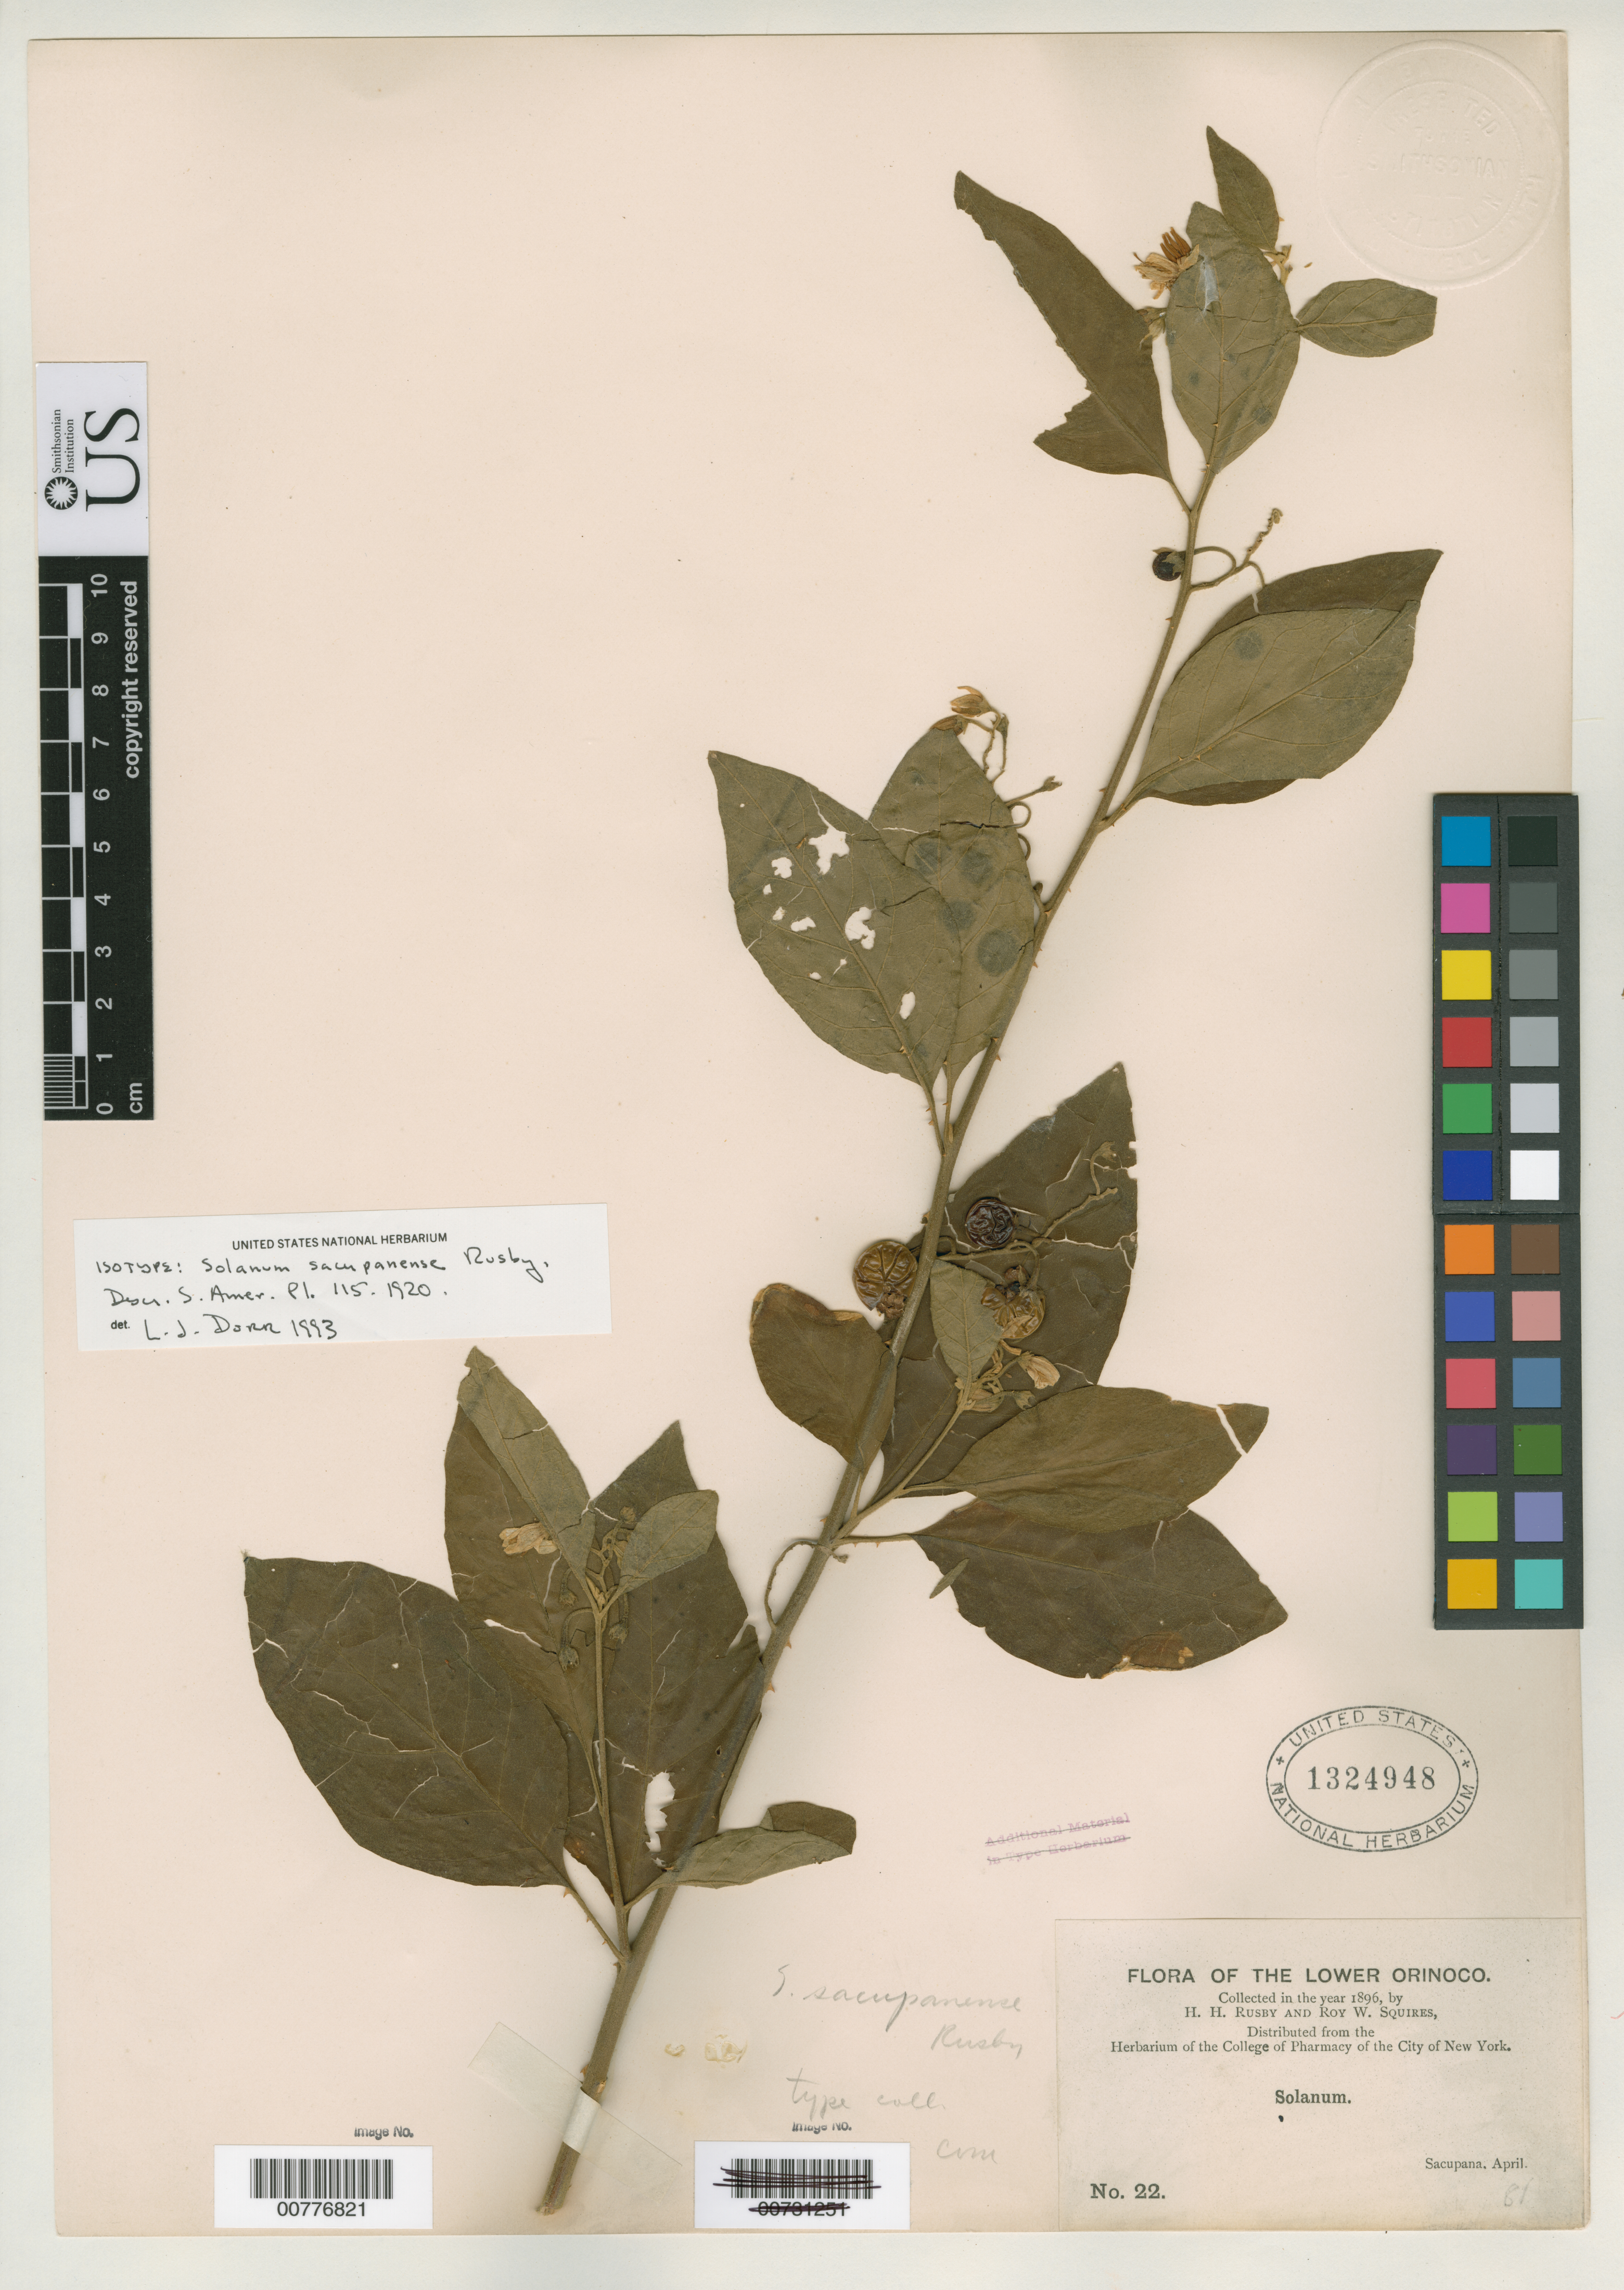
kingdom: Plantae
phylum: Tracheophyta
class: Magnoliopsida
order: Solanales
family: Solanaceae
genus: Solanum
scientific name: Solanum sacupanense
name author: Rusby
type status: Isolectotype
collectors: H. H. Rusby & R. Squires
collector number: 22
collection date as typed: April 1896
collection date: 1896-04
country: Venezuela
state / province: Delta Amacuro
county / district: Antonio Díaz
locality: Lower Orinoco, Sacupana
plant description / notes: Annotated by Dorr (1993) as "isotype" but cited by Dorr (1995) as "isolectotype".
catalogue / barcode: US 1324948